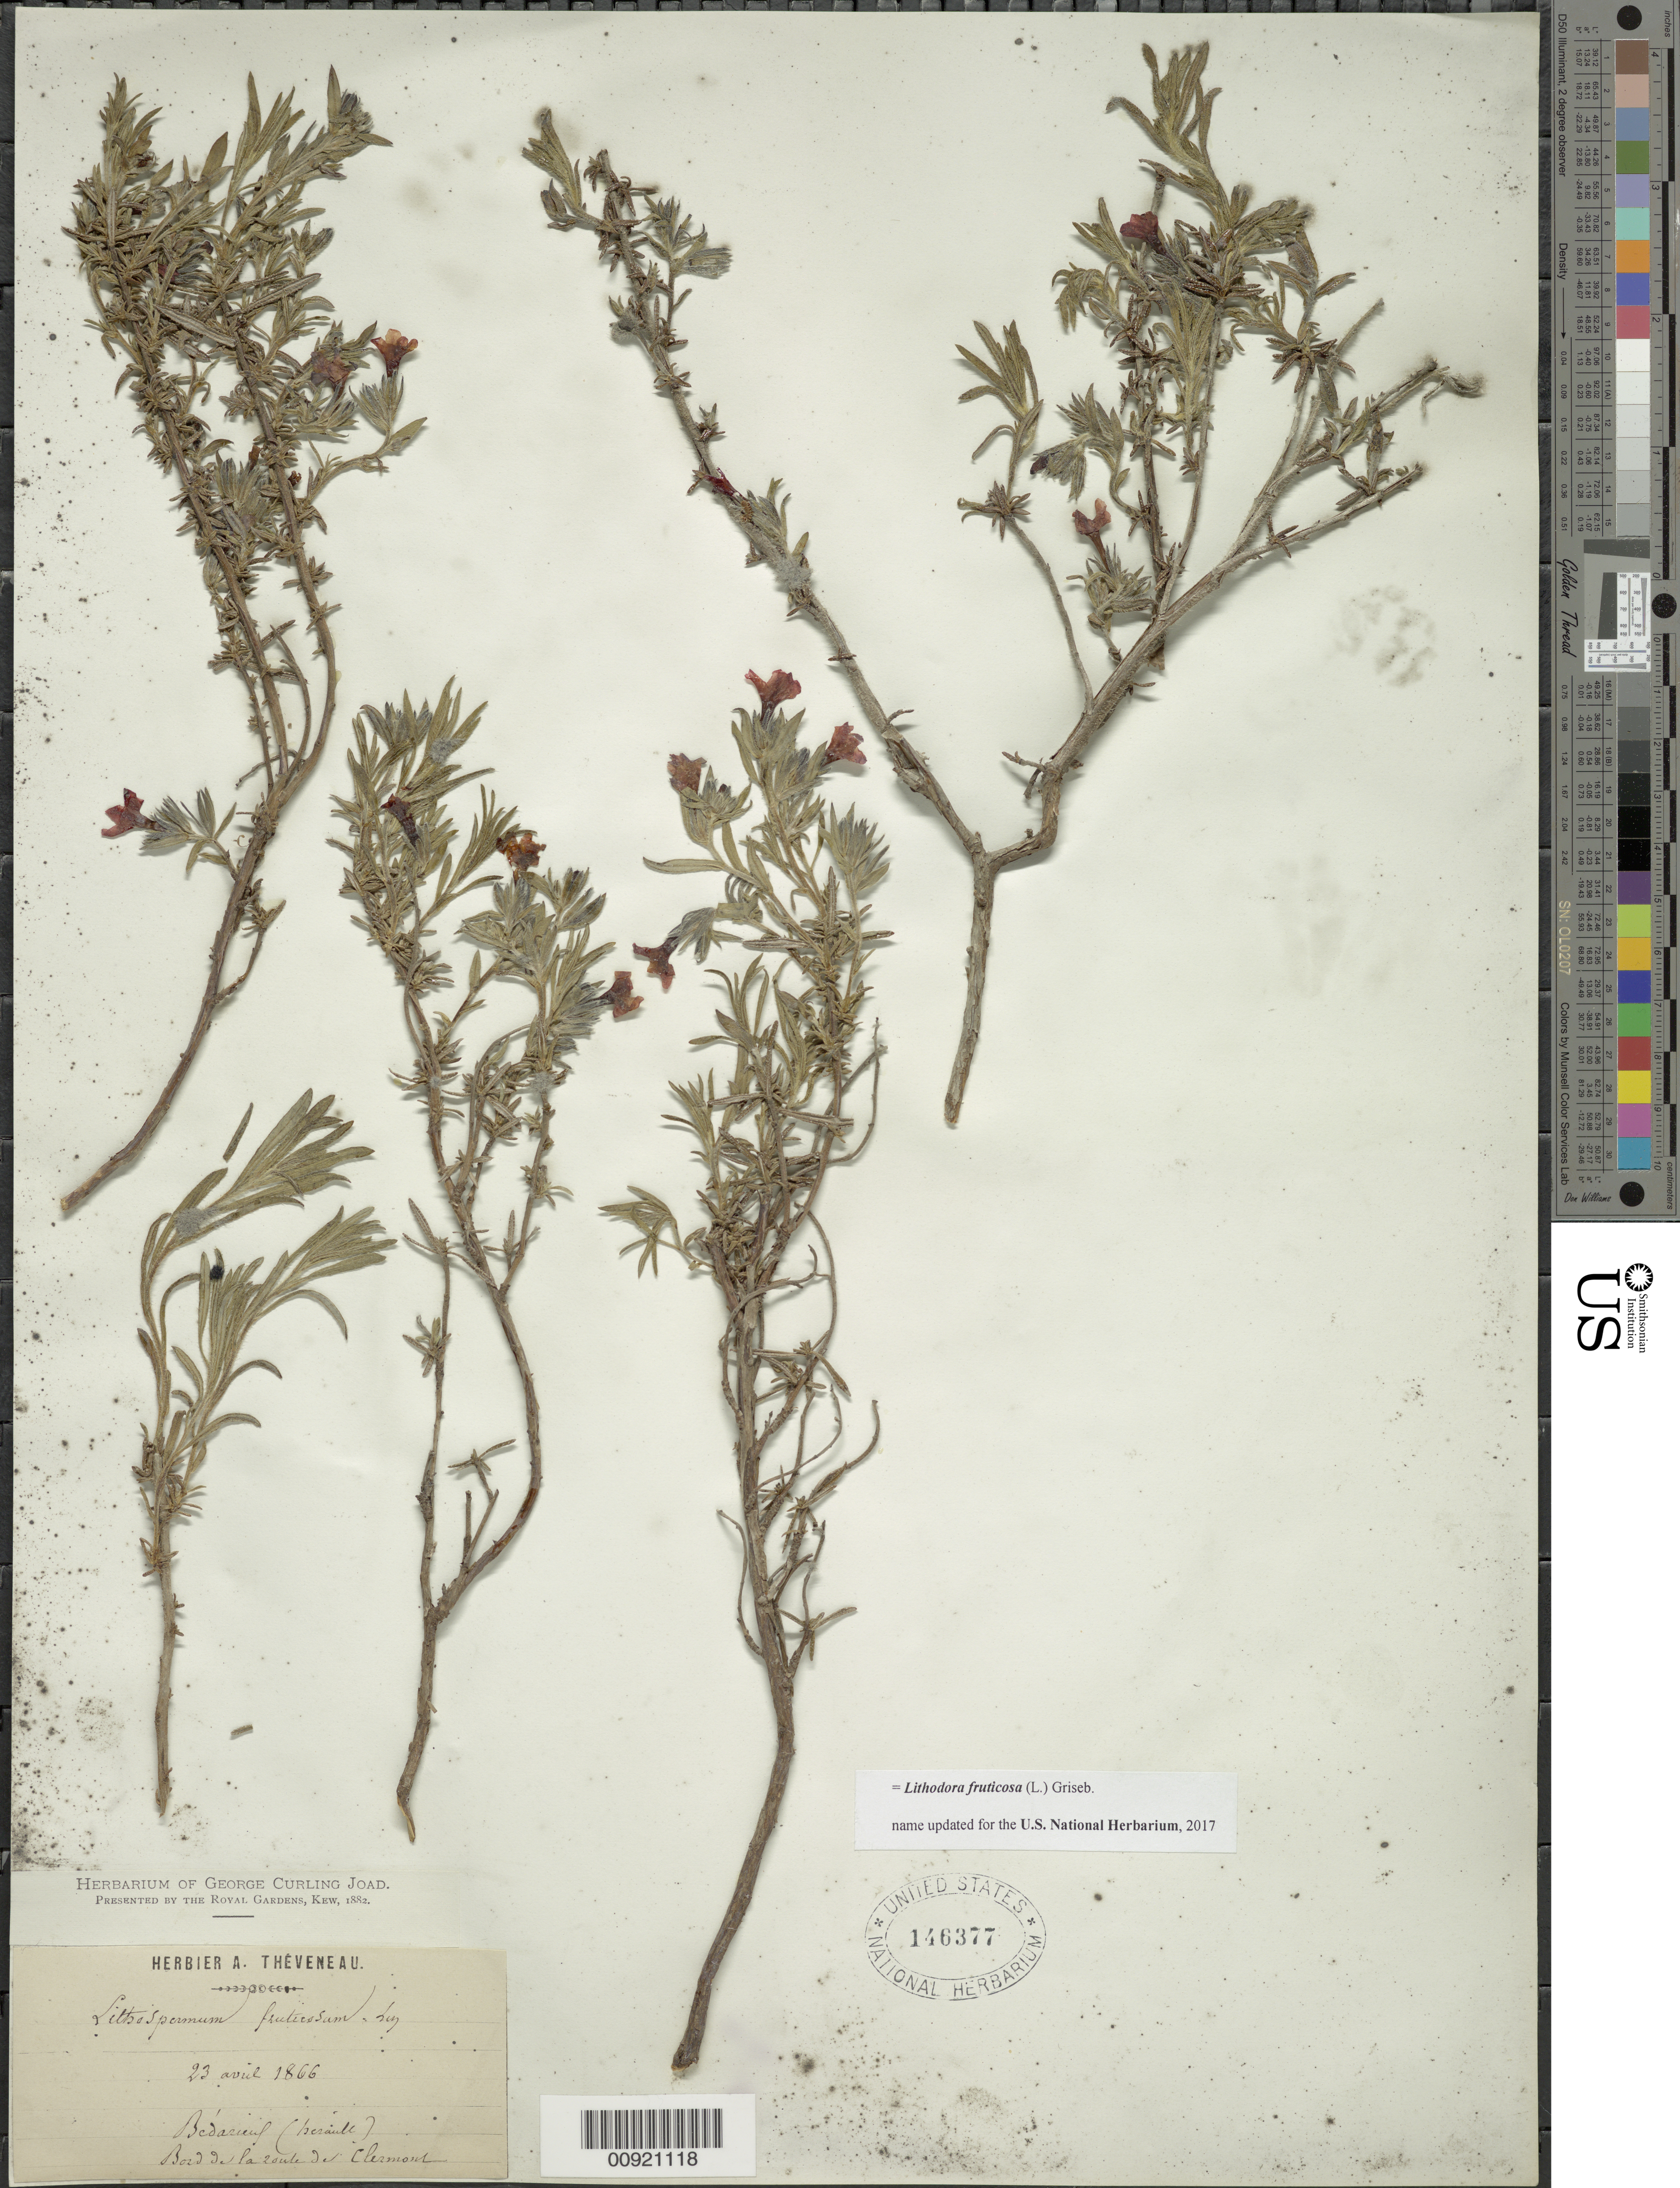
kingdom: Plantae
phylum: Tracheophyta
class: Magnoliopsida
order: Boraginales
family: Boraginaceae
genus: Lithodora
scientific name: Lithodora fruticosa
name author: (L.) Griseb.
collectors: A. Theveneau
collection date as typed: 23 Apr 1866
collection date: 1866-04-23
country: France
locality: Herault. Bedarieuf. Bord de la zoute de Chermons.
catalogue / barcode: US 146377